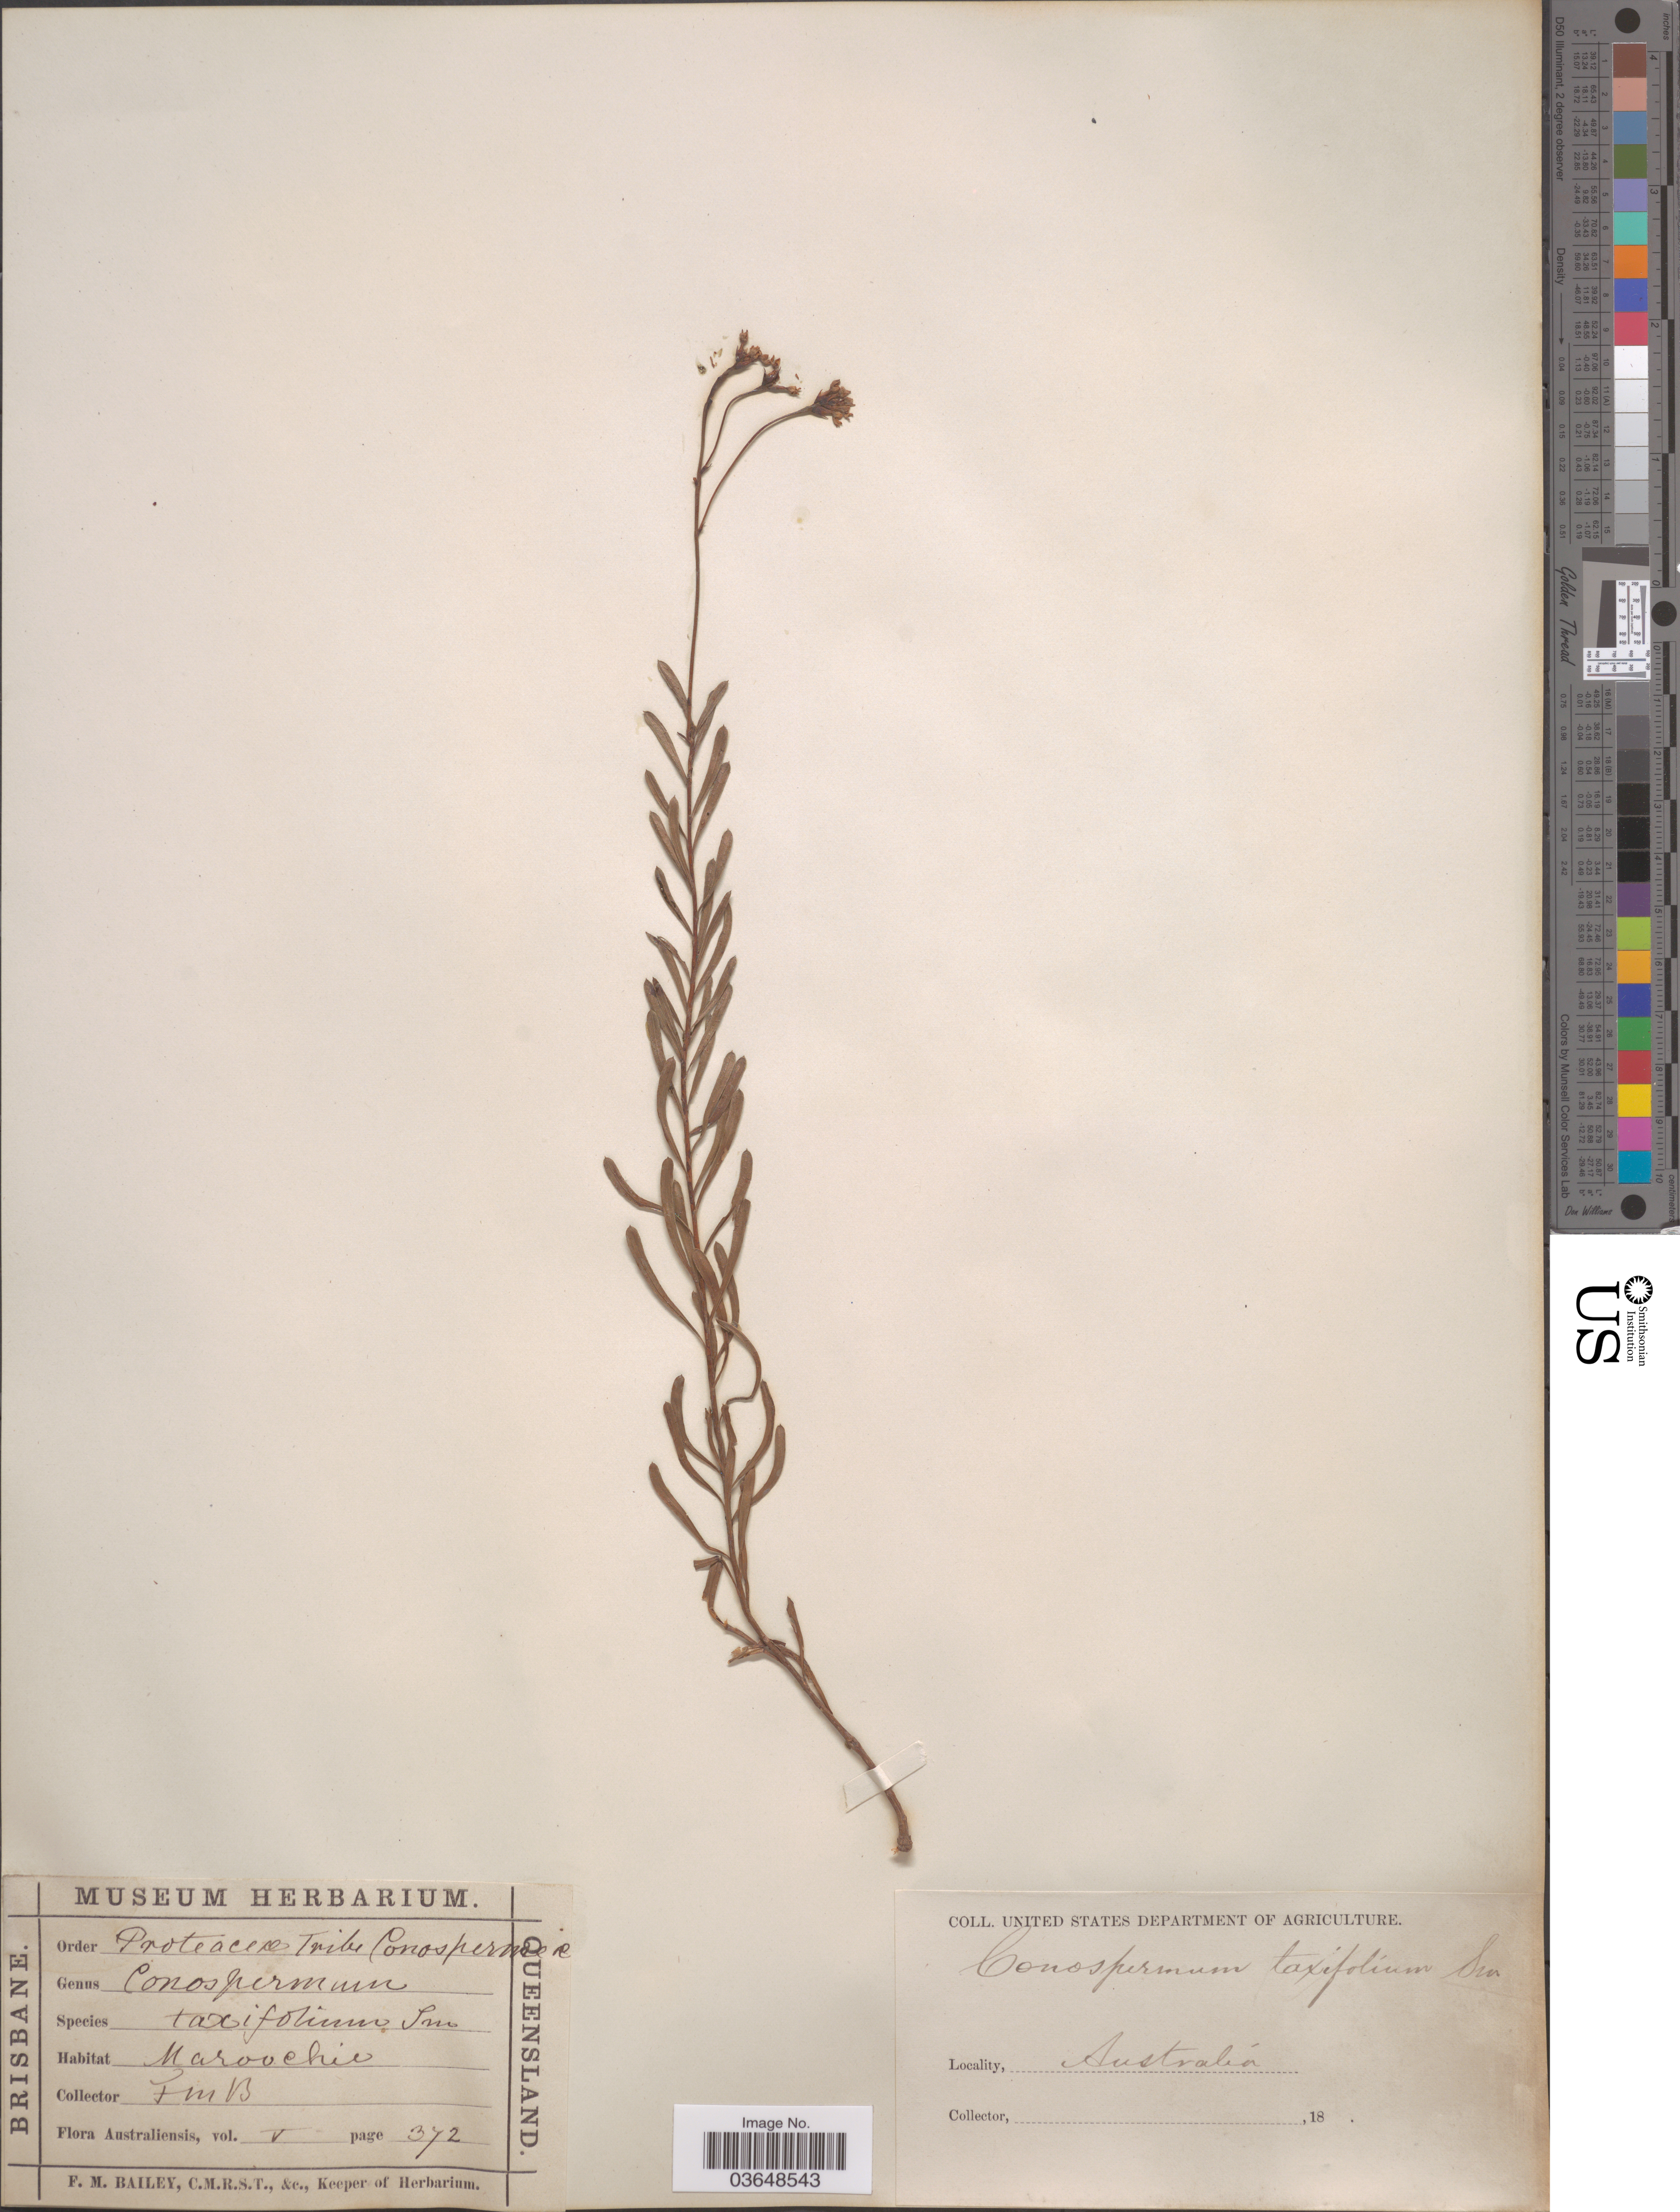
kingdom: Plantae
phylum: Tracheophyta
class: Magnoliopsida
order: Proteales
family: Proteaceae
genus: Conospermum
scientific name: Conospermum taxifolium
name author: Sm.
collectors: F. M. Bailey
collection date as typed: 18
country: Australia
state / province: Queensland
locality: Maroochie.